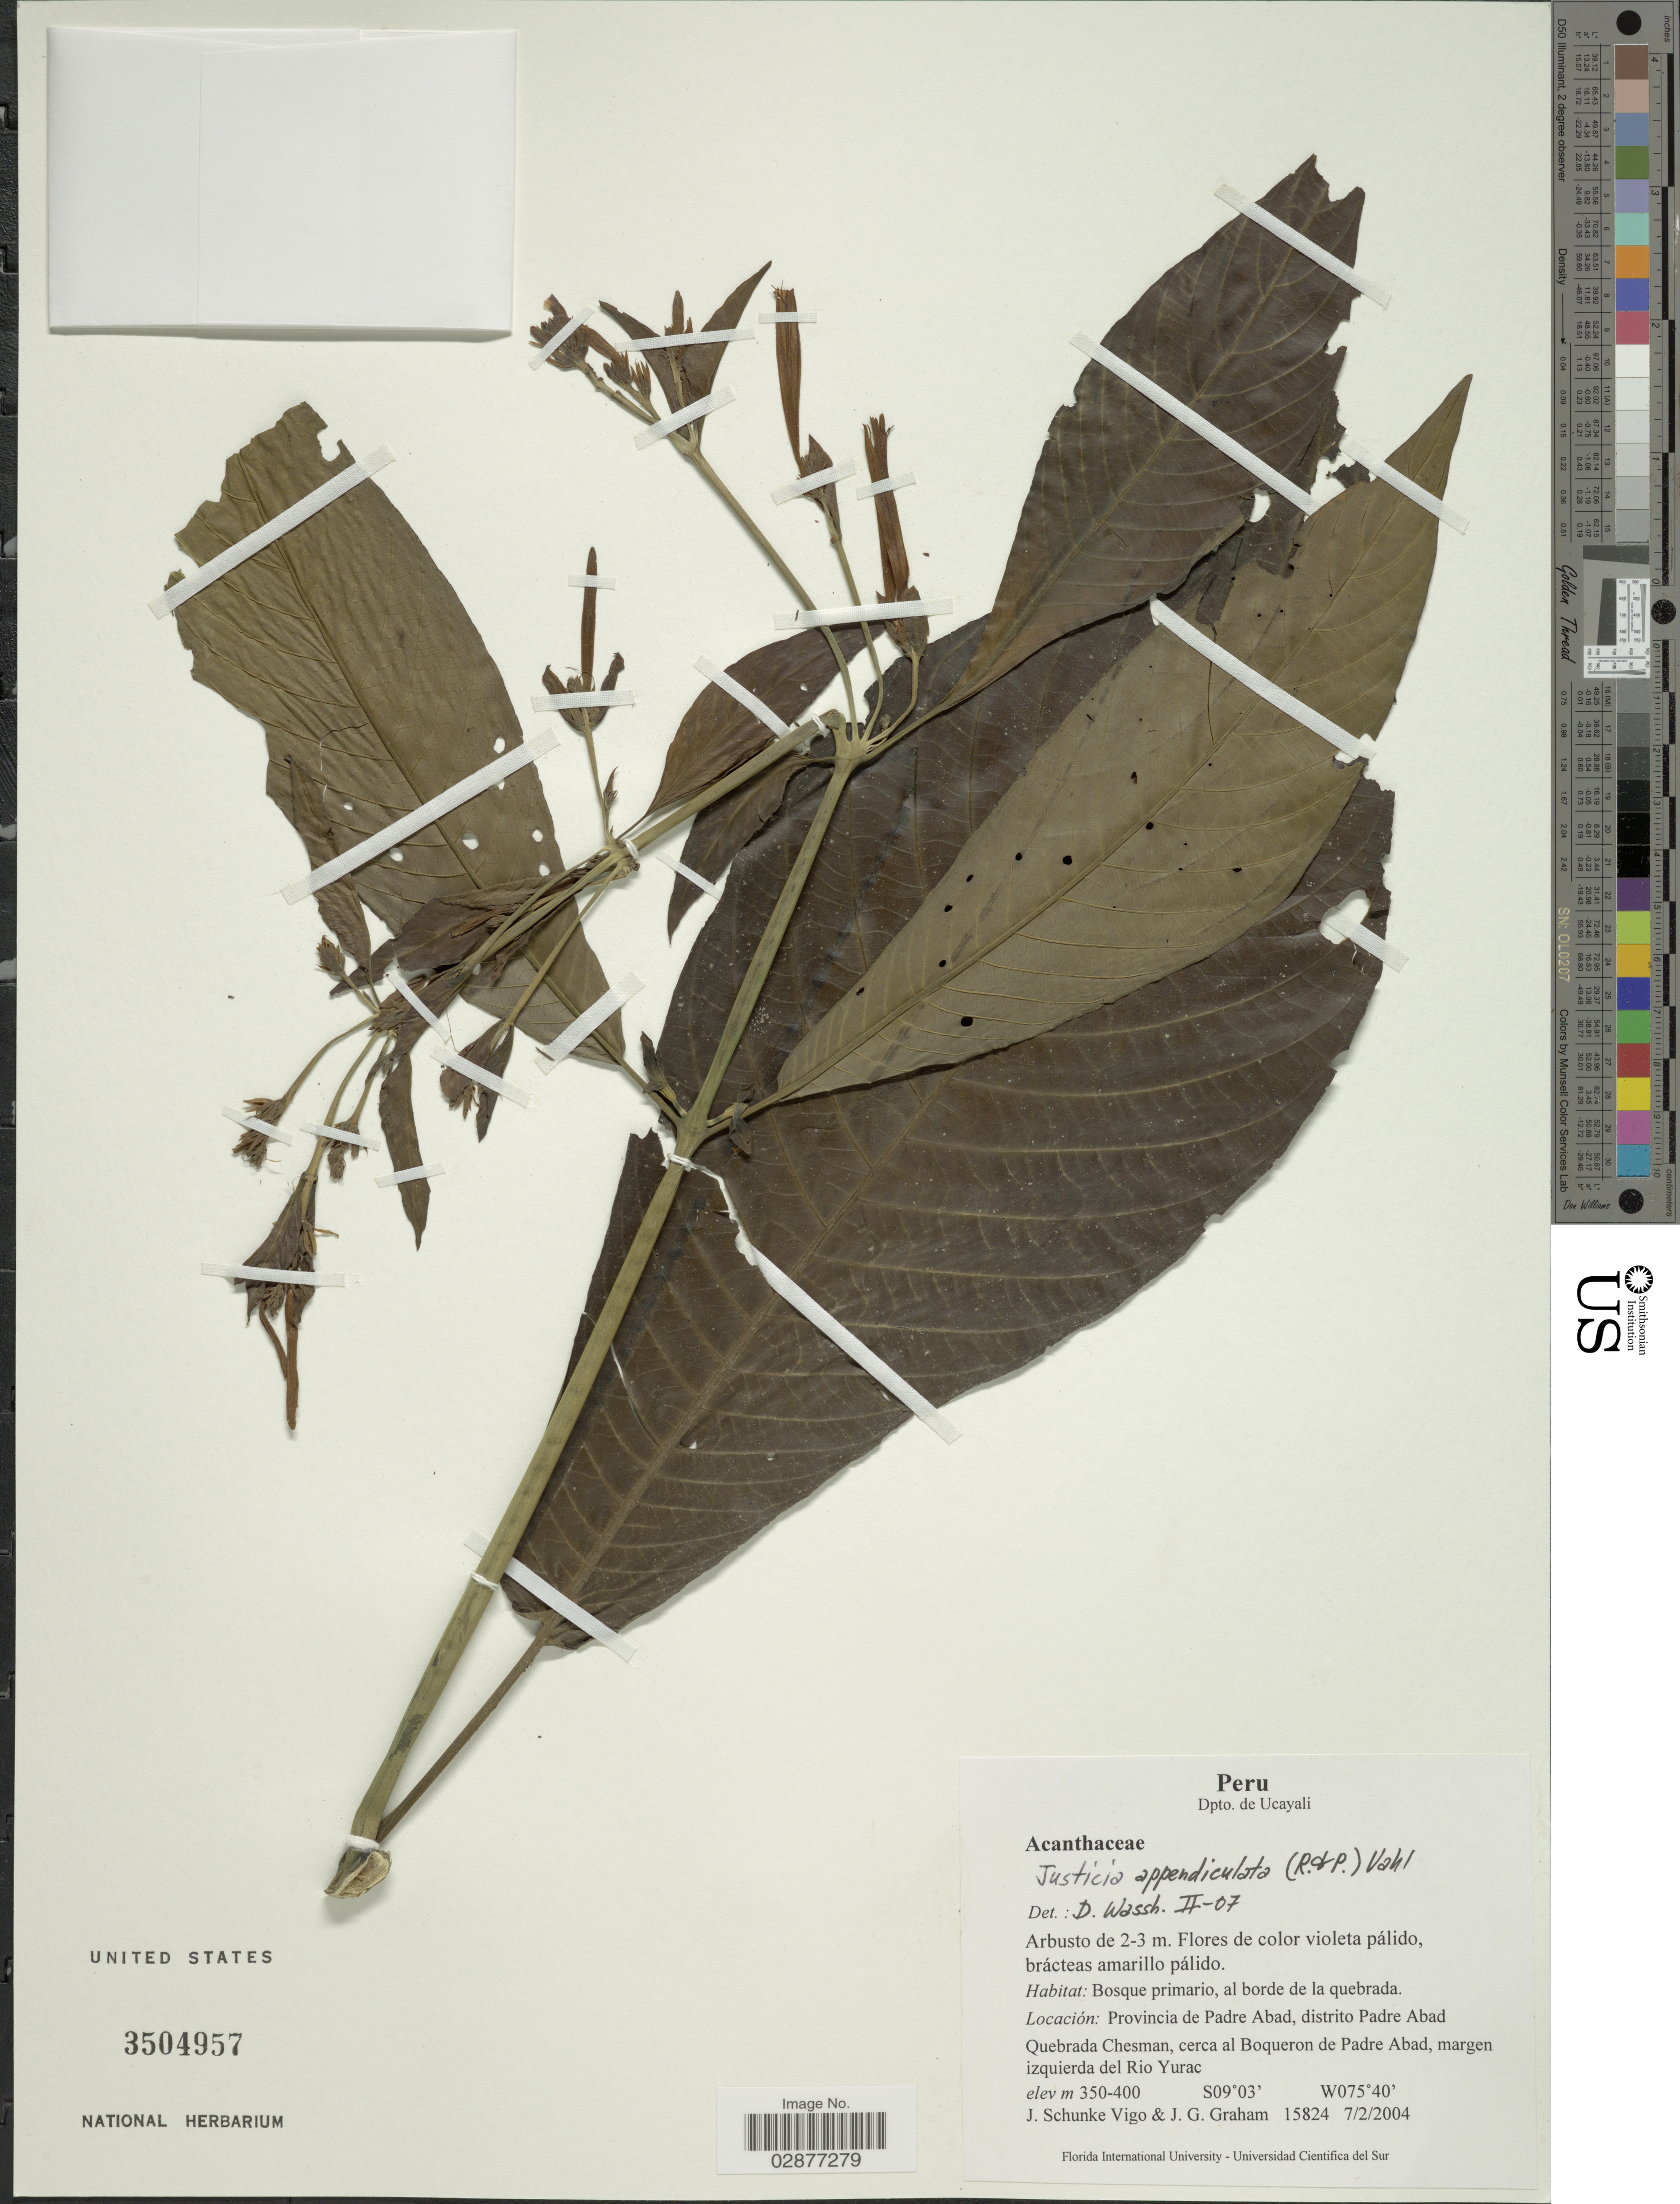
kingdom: Plantae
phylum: Tracheophyta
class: Magnoliopsida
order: Lamiales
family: Acanthaceae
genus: Justicia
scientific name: Justicia appendiculata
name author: (Ruiz & Pav.) Vahl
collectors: J. Schunke Vigo & J. Graham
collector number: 15824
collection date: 2004-02-07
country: Peru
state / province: Ucayali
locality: Dpto. de Ucayali. Provincia de Padre Abad, distrito Padre Abad. Quebrada Chesman, cerca al Boqueron de Padre Abad, margen izquierda del Rio Yurac.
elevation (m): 350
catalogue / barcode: US 3504957